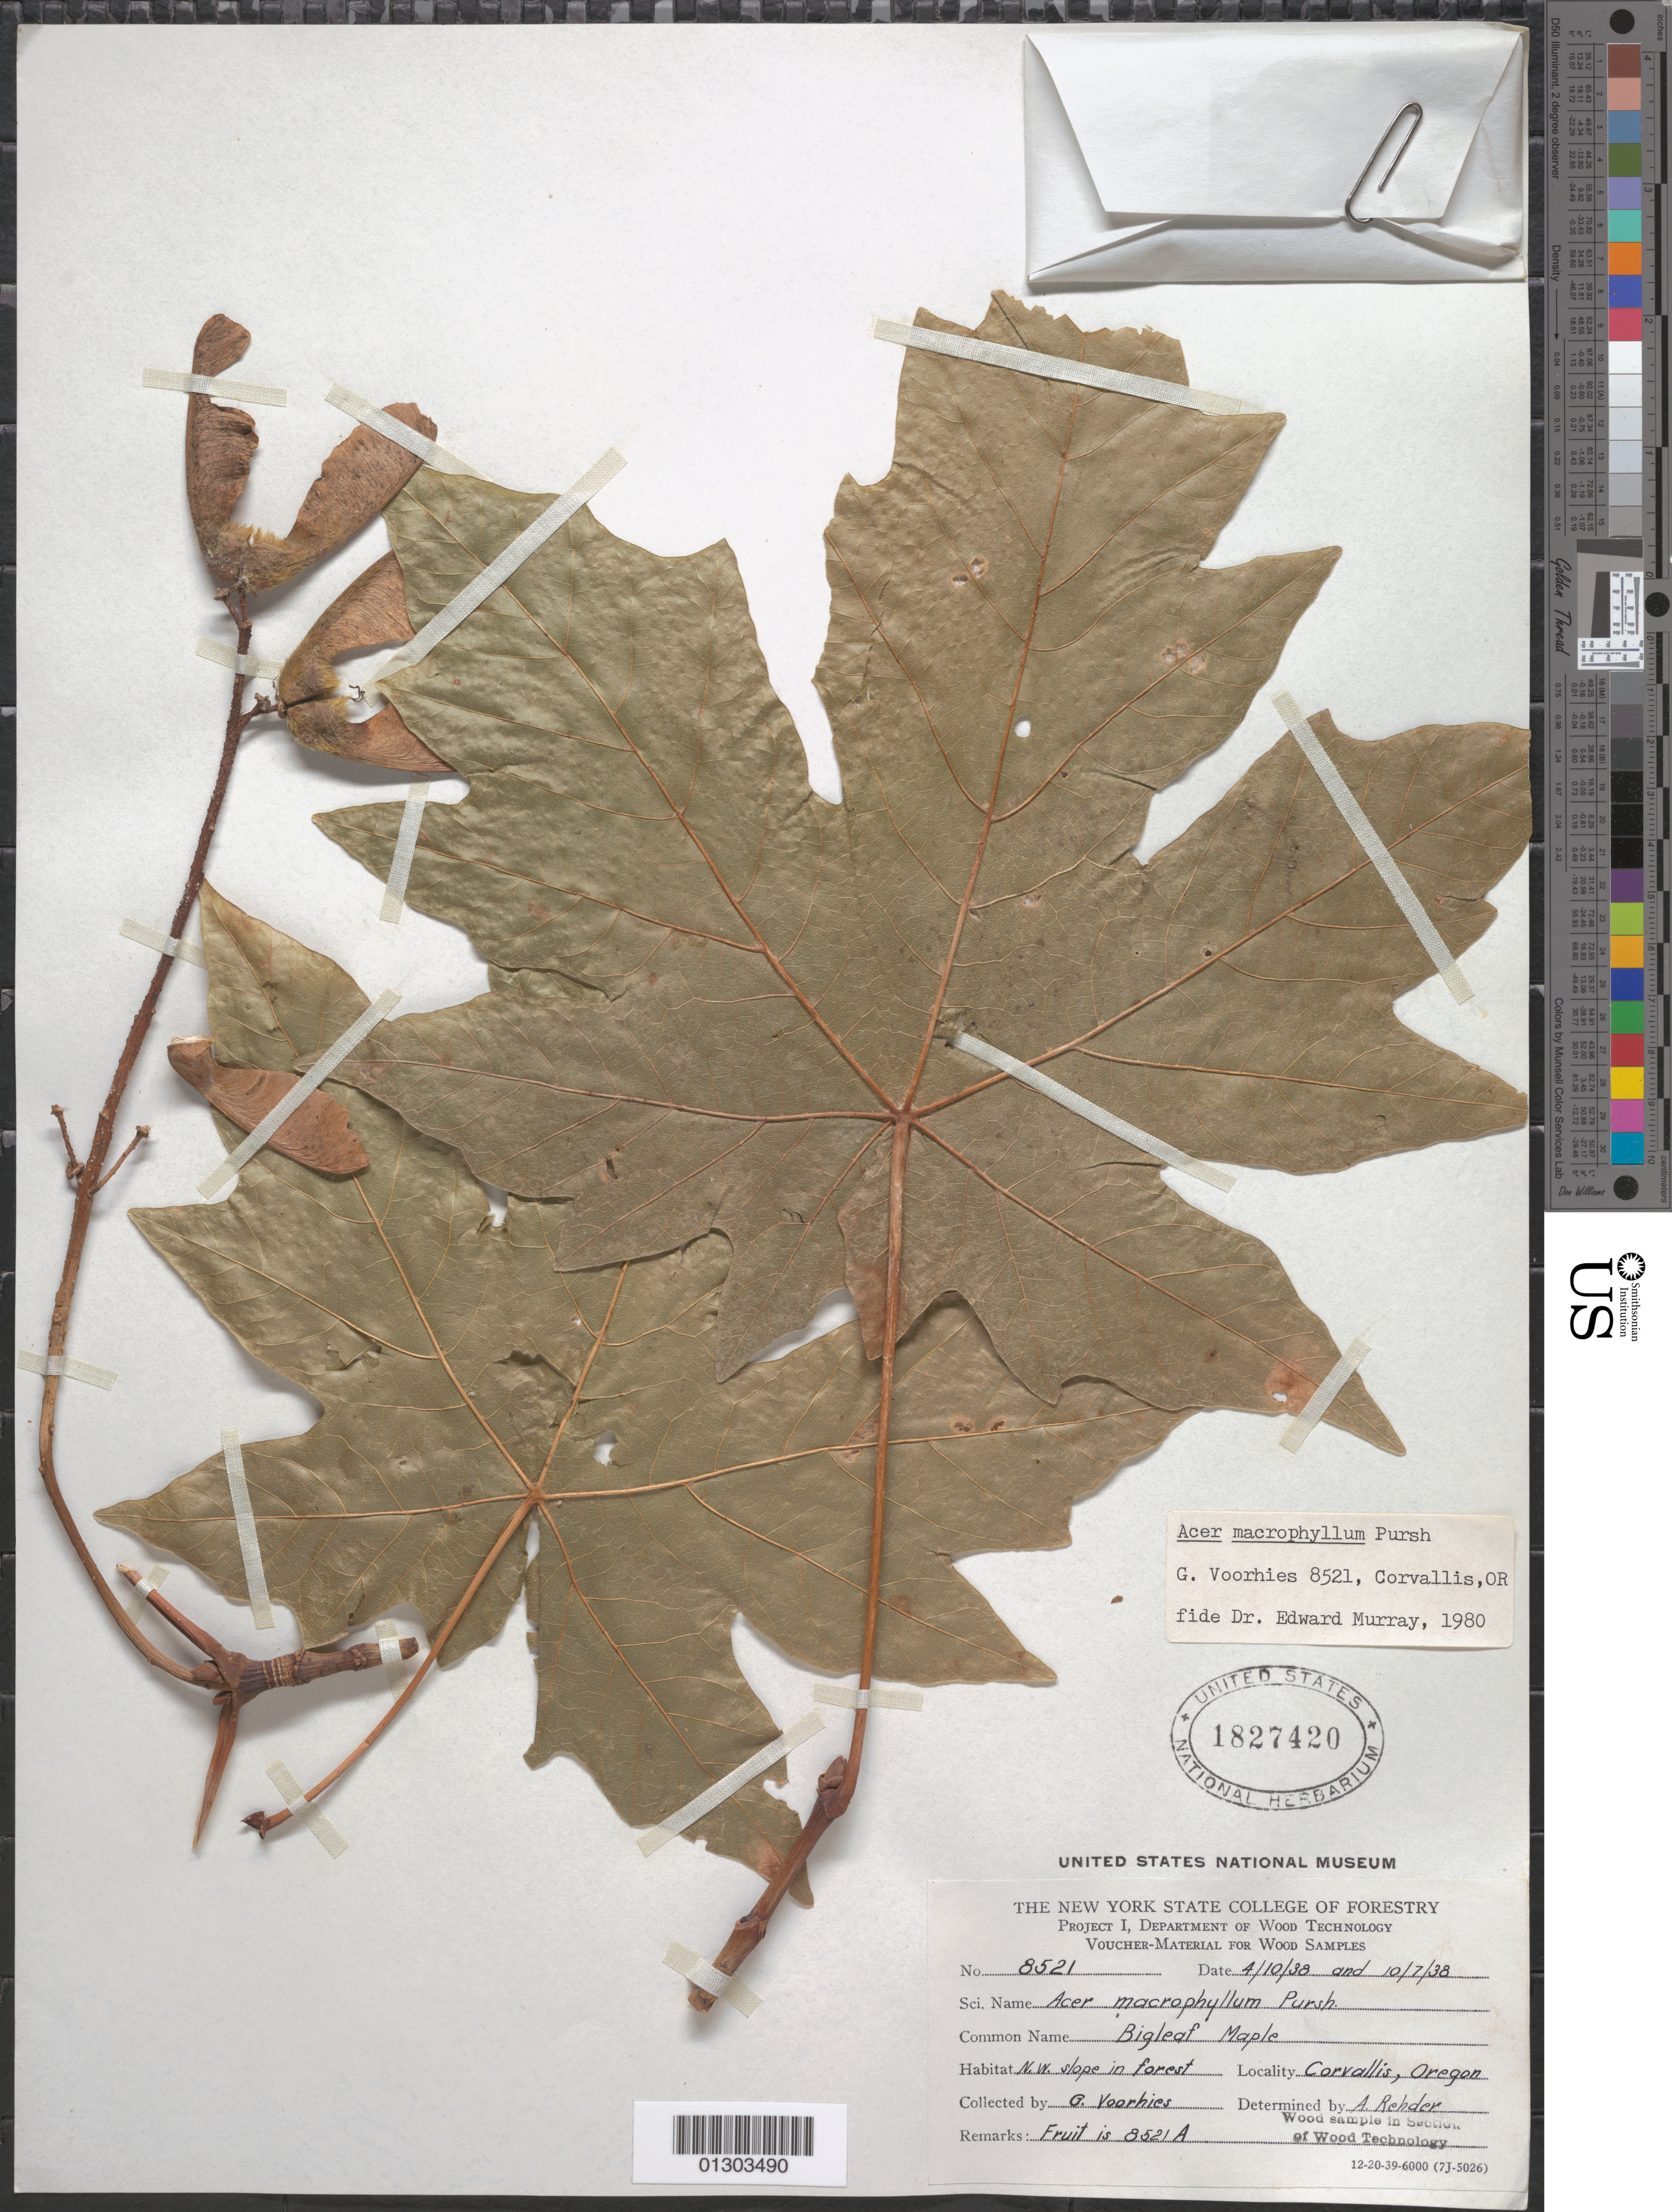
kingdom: Plantae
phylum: Tracheophyta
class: Magnoliopsida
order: Sapindales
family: Sapindaceae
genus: Acer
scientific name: Acer macrophyllum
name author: Pursh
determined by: Murray, Edward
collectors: G. Voorhies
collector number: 8521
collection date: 1938-04-10,1938-10-07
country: United States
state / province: Oregon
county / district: Benton County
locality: Corvallis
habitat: NW slope in forest.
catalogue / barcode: US 1827420